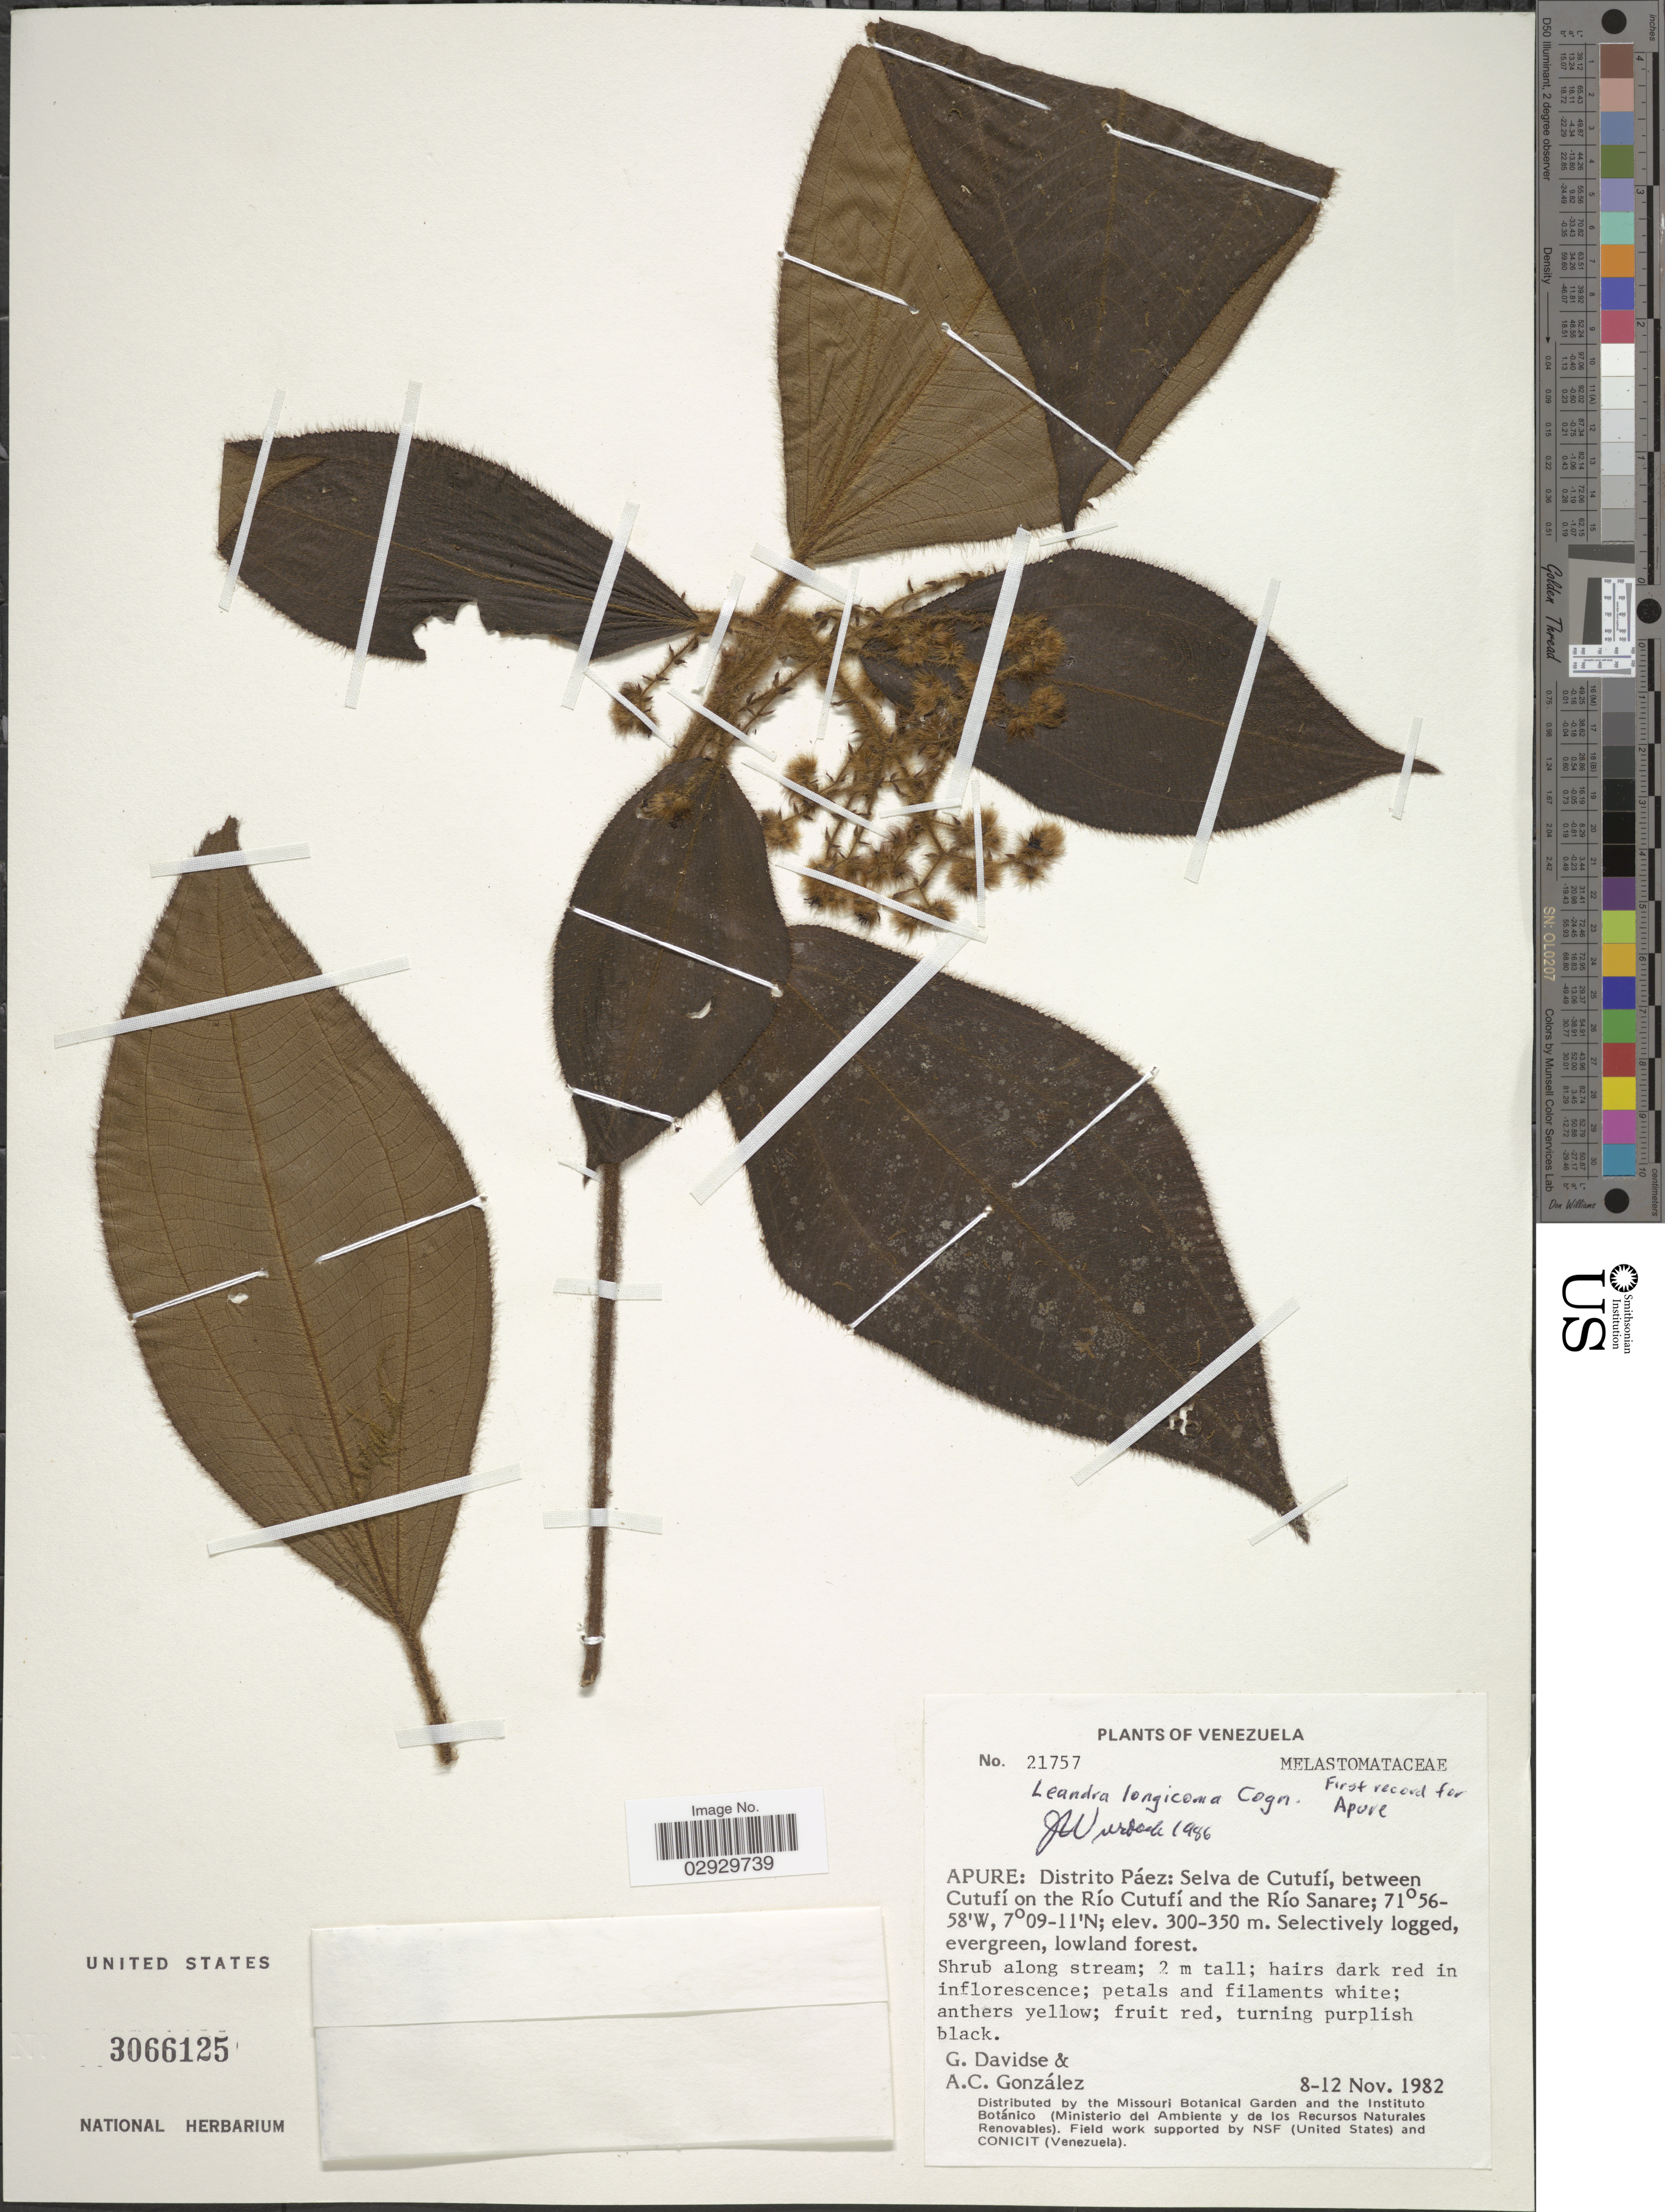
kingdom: Plantae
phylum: Tracheophyta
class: Magnoliopsida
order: Myrtales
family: Melastomataceae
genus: Leandra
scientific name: Leandra longicoma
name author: Cogn.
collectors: G. Davidse & A. C. González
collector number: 21757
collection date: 1982-11-08/1982-11-12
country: Venezuela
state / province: Apure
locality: Distrito Páez: Selva de Cutufí, between Cutufí on the Río Cutufí and the Río Sanare.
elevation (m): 300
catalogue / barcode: US 3066125